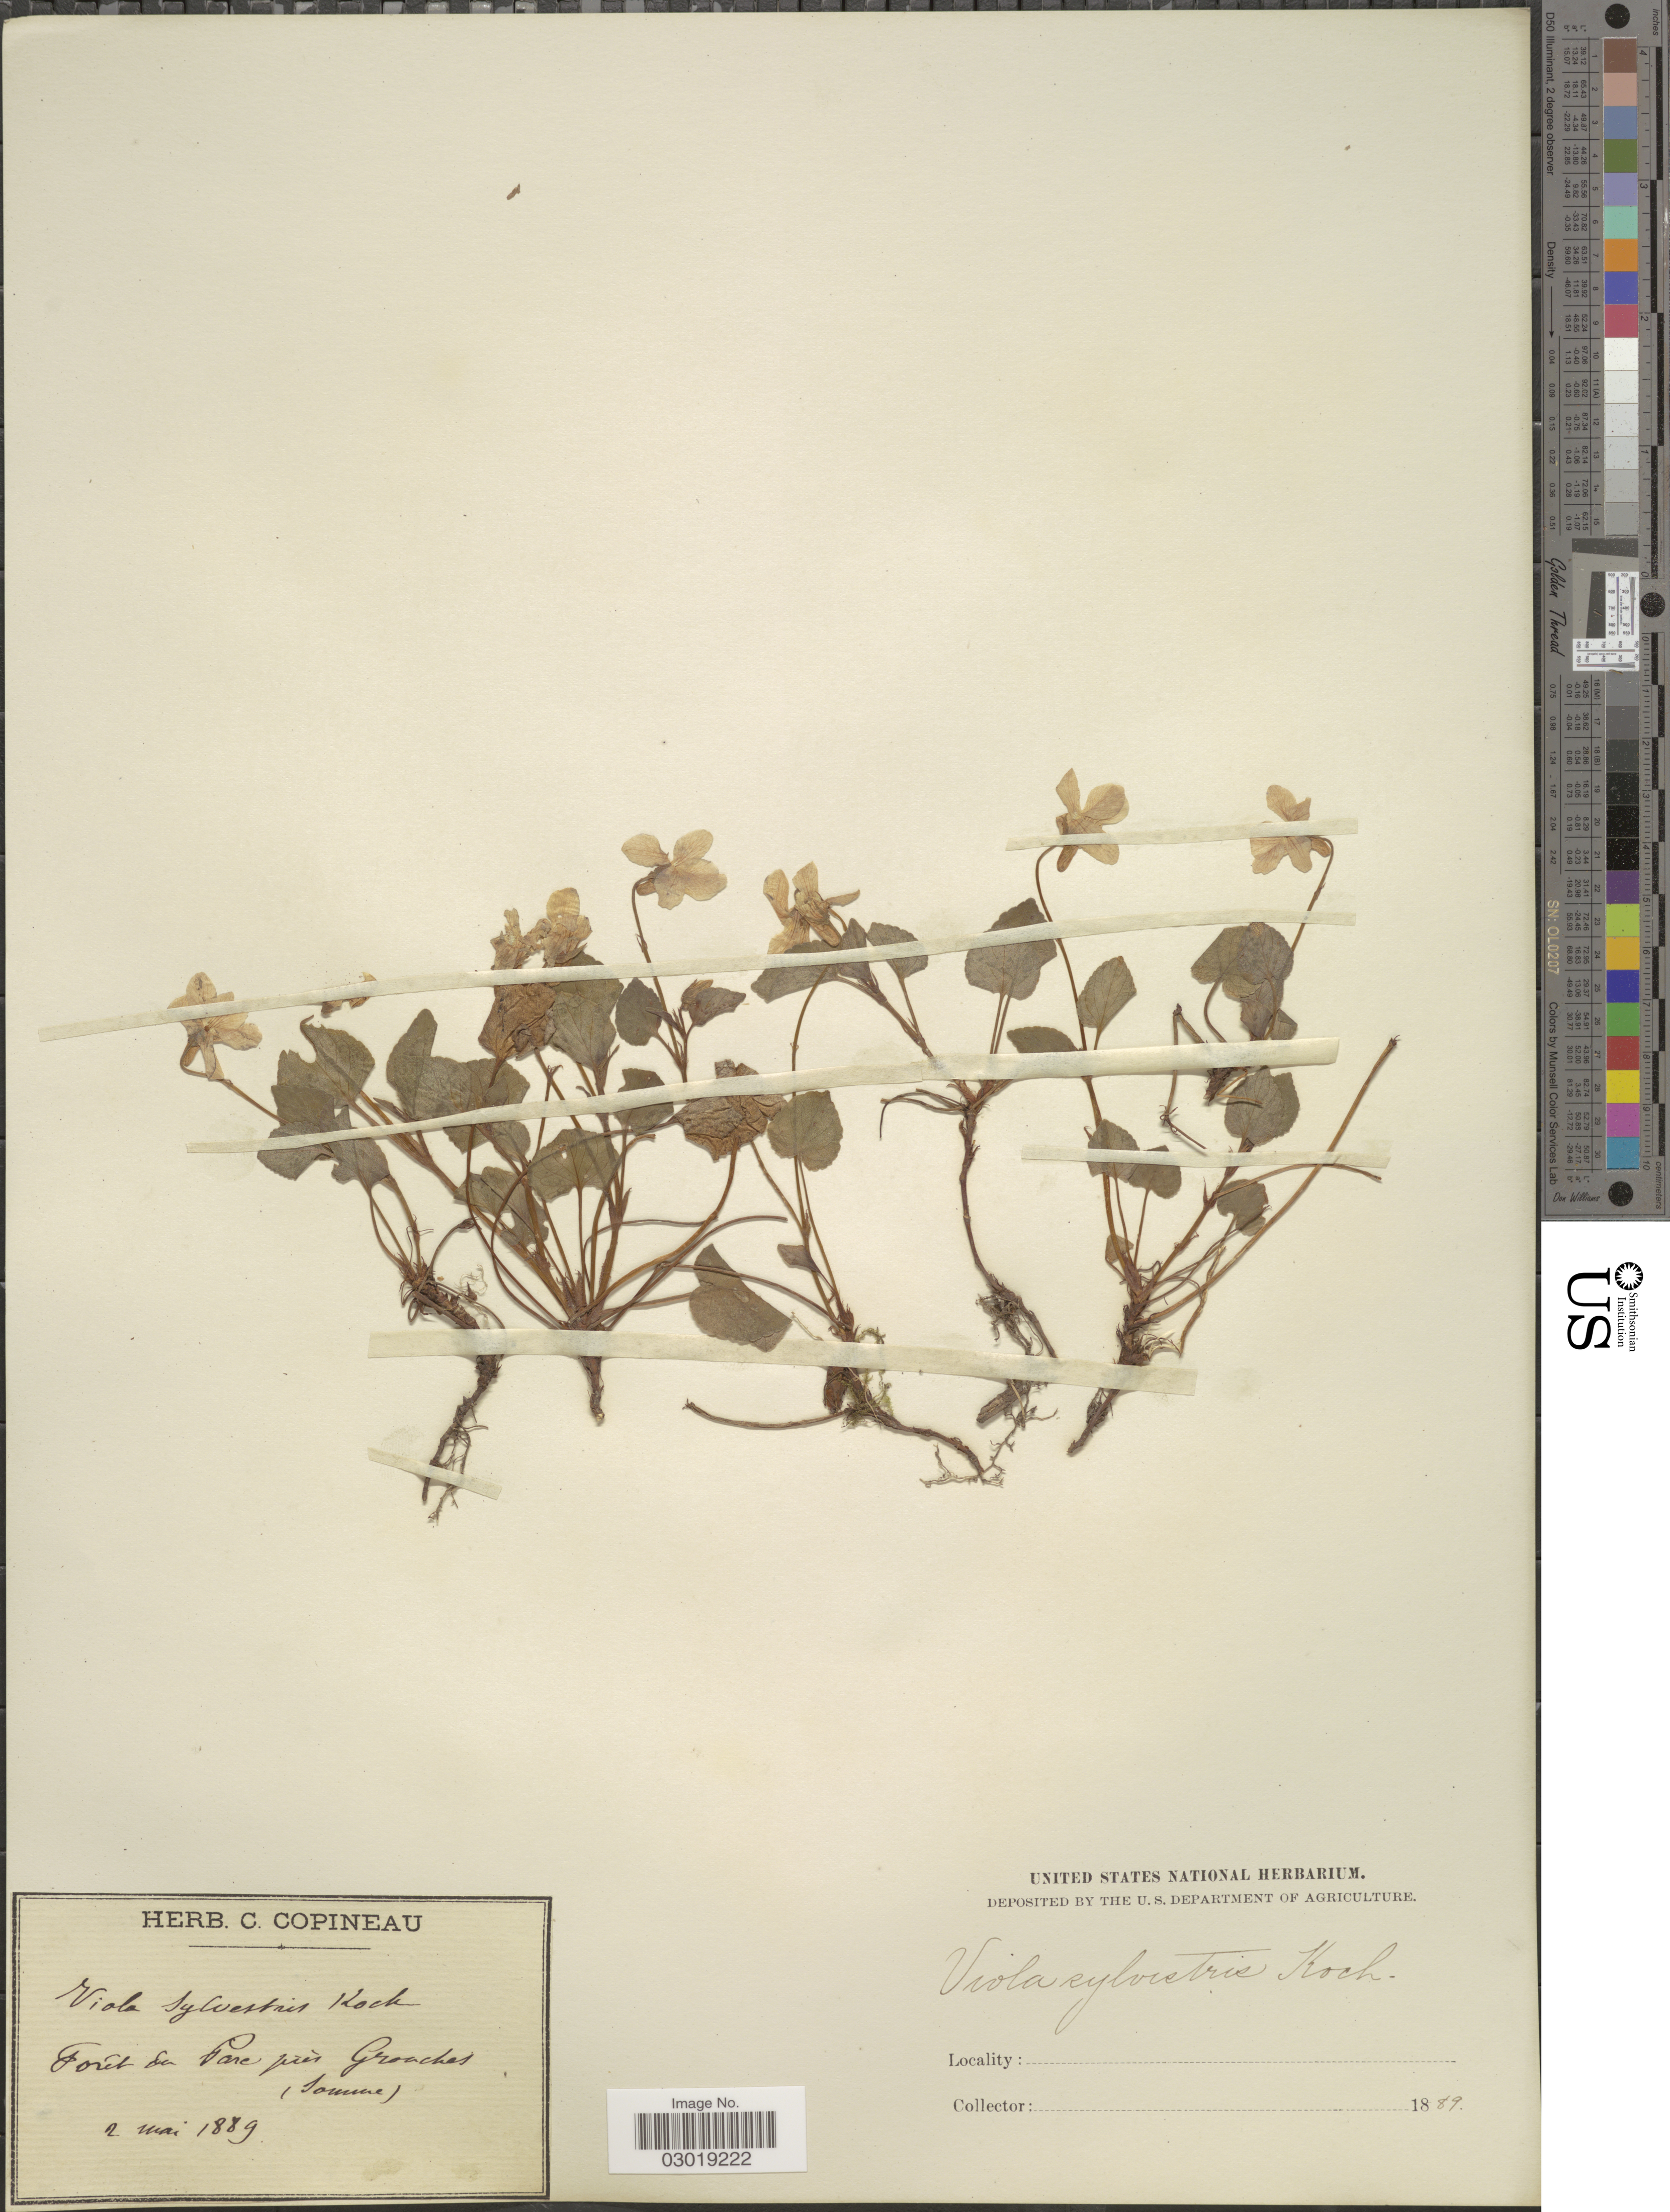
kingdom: Plantae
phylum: Tracheophyta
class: Magnoliopsida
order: Malpighiales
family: Violaceae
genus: Viola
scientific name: Viola sylvestris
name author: Lam.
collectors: ex herb. C. Copineau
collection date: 1889-05-02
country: France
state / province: Hauts-de-France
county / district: Somme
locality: Forêt du Parc près Grouches (Somme)